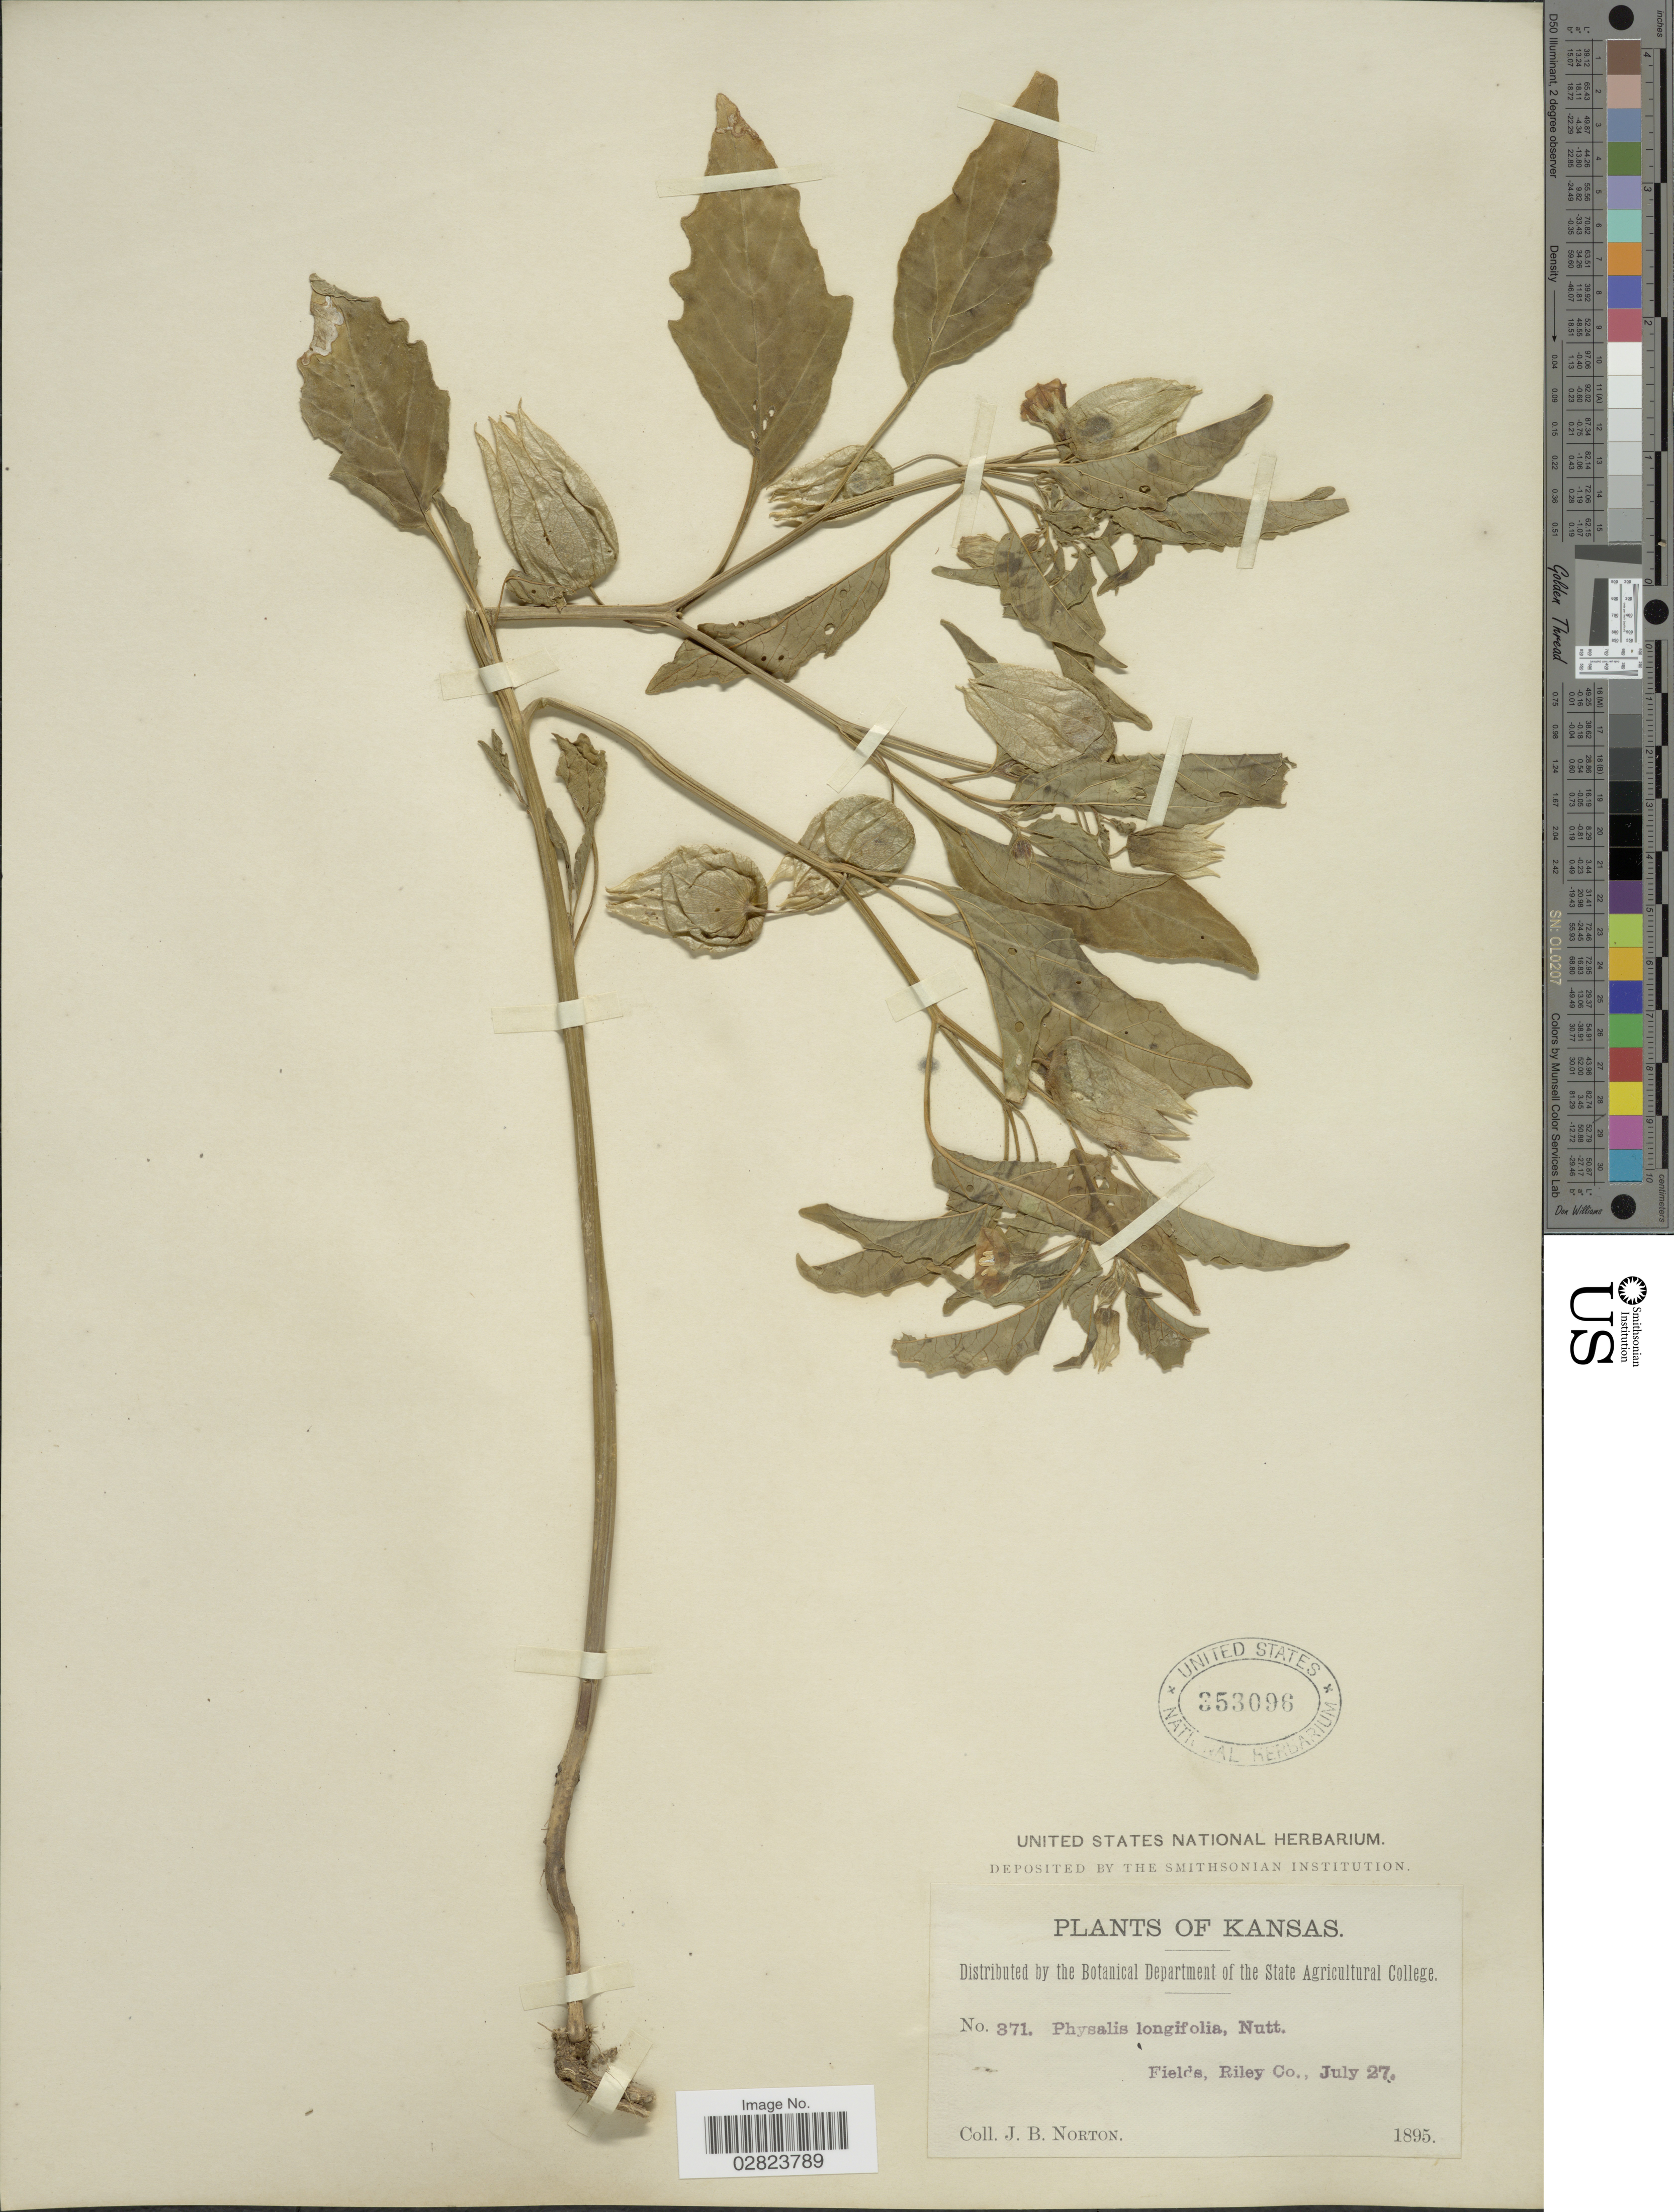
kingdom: Plantae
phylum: Tracheophyta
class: Magnoliopsida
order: Solanales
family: Solanaceae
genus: Physalis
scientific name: Physalis longifolia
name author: Nutt.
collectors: J. B. Norton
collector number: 871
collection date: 1895-07-27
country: United States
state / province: Kansas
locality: Fields, Riley Co.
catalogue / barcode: US 353096